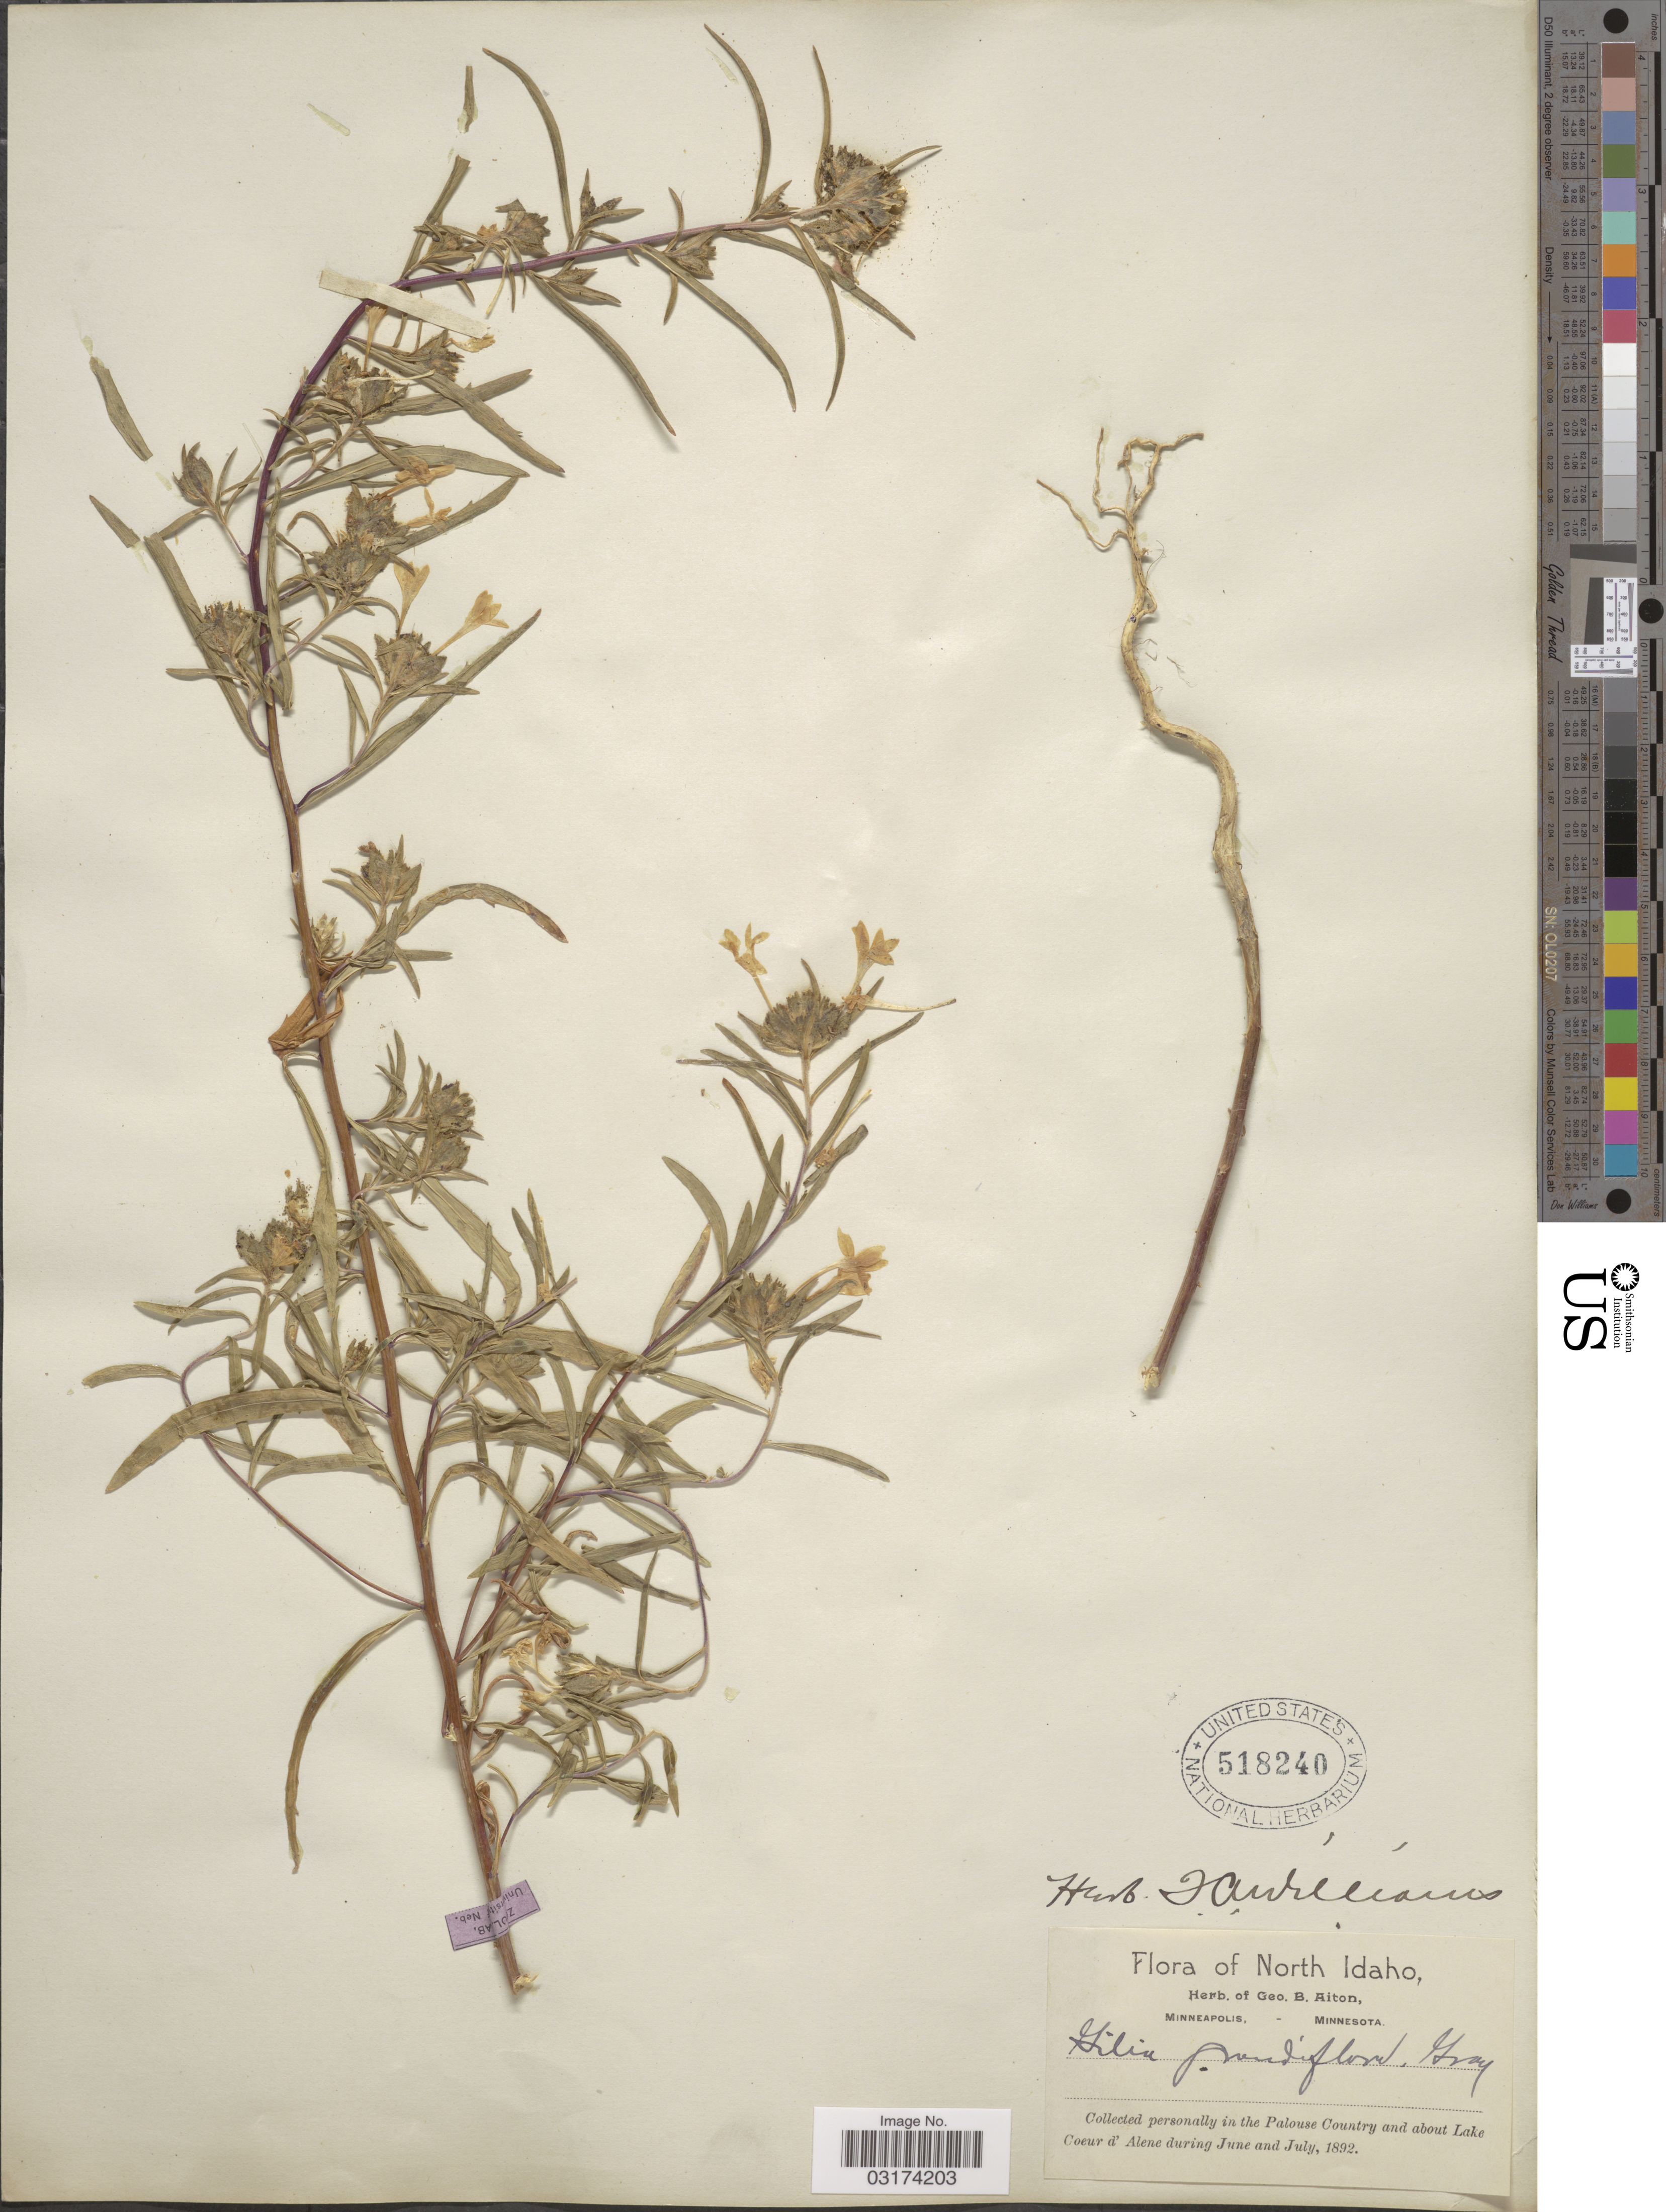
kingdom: Plantae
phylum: Tracheophyta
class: Magnoliopsida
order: Ericales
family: Polemoniaceae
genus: Collomia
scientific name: Collomia grandiflora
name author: Douglas ex Lindl.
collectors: ex herb. Geo. B. Aiton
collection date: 1892-06/1892-07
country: United States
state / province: Idaho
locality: North Idaho. In the Palouse Country and about Lake Coeur d'Alene.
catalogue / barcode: US 518240